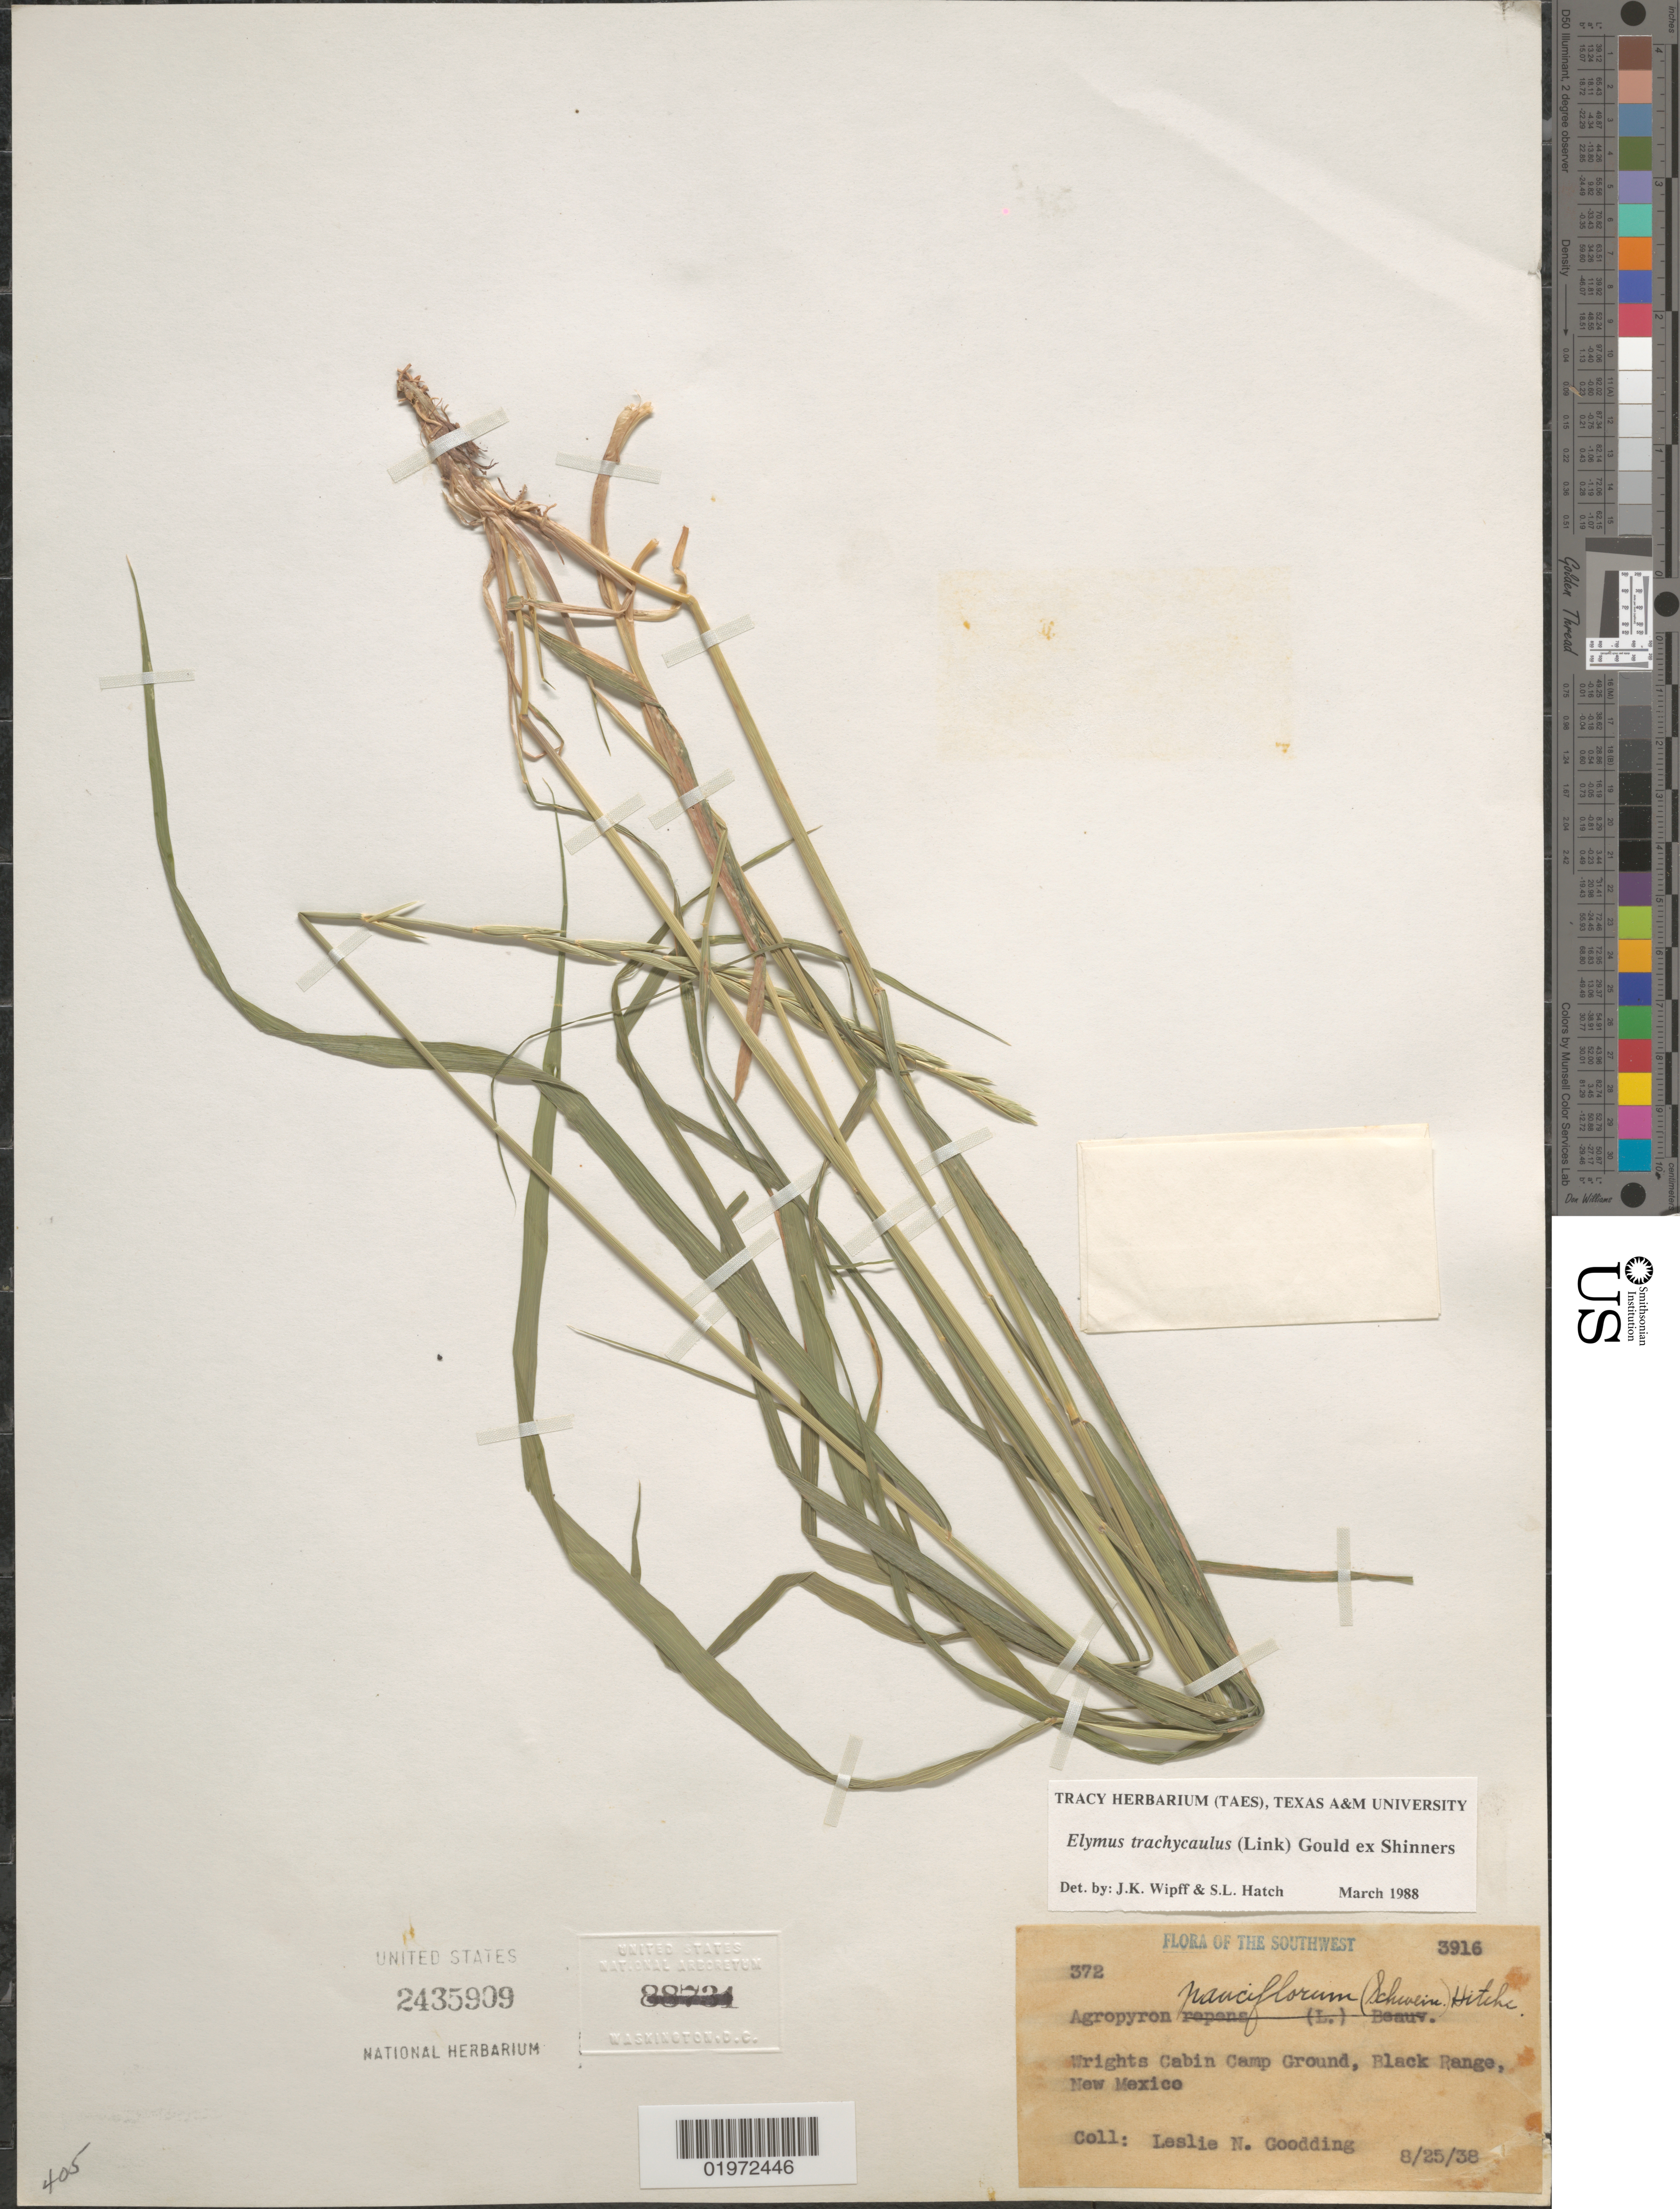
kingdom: Plantae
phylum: Tracheophyta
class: Liliopsida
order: Poales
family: Poaceae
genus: Elymus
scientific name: Elymus trachycaulus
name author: (Link) Gould ex Shinners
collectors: L. N. Goodding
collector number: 372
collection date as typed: Transcribed d/m/y: 25/8/38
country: United States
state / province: New Mexico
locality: The Southwest. Wrights Cabin Camp Ground, Black Range.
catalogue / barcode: US 2435909